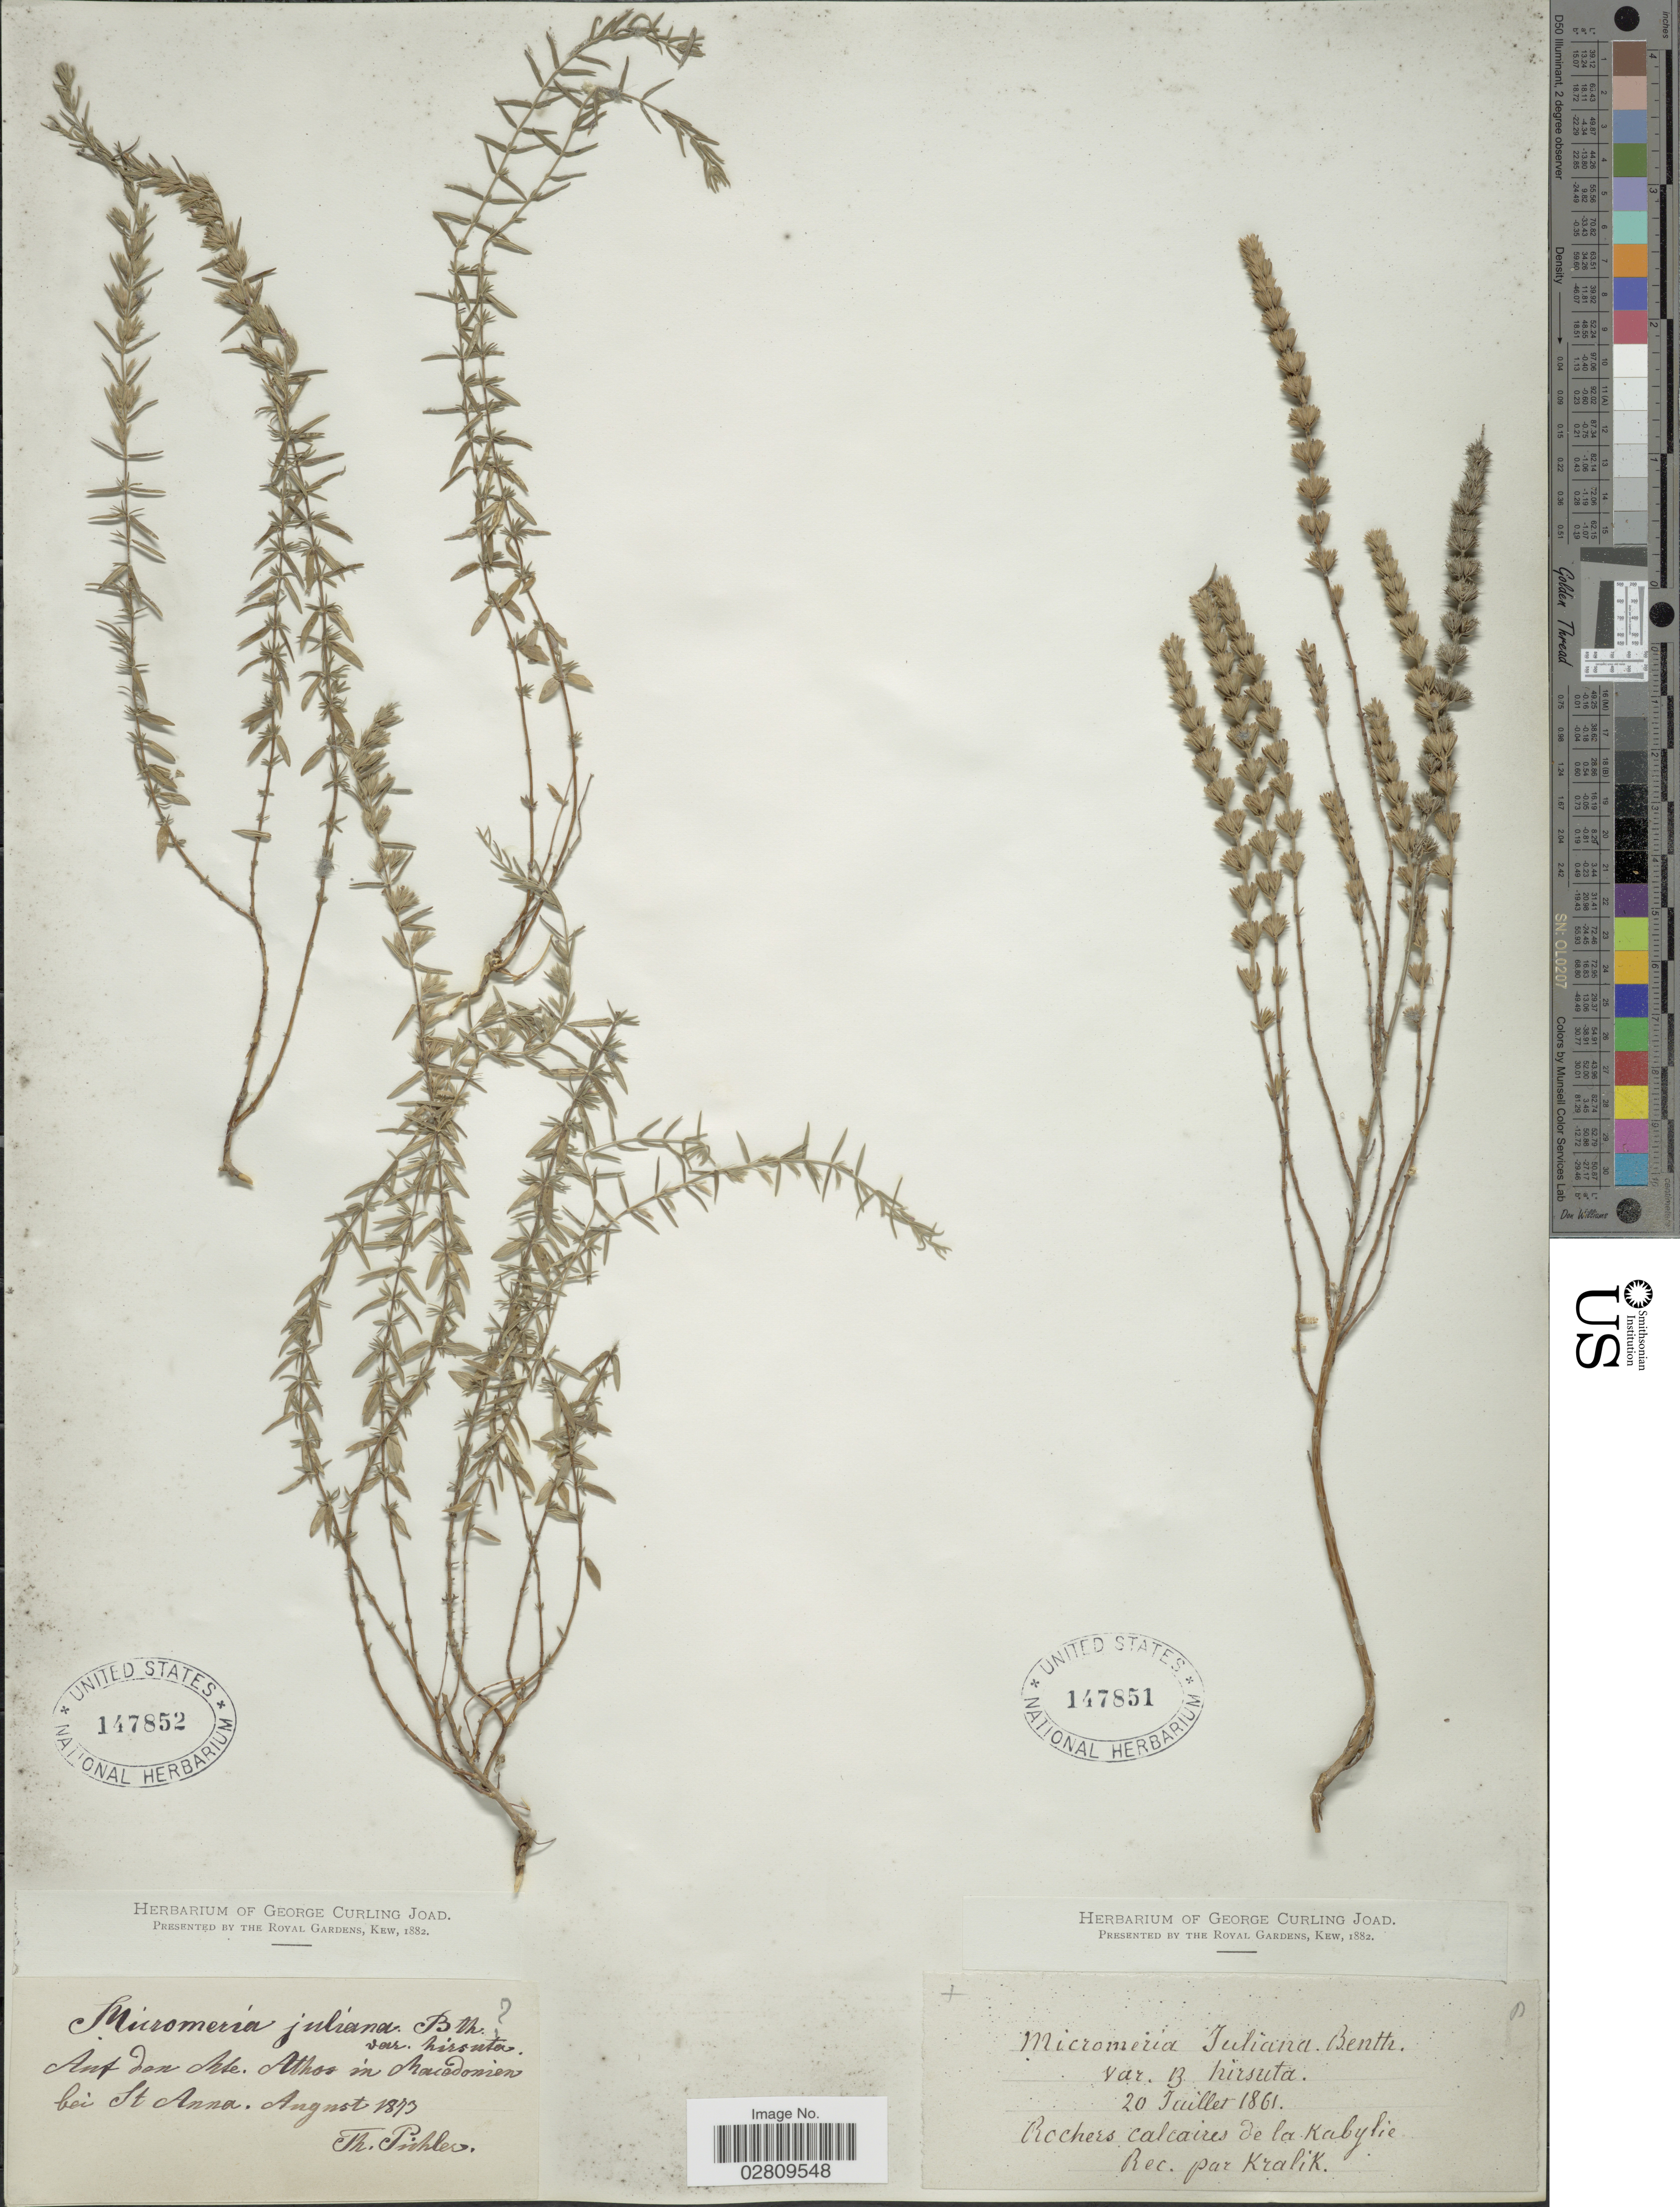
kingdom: Plantae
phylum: Tracheophyta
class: Magnoliopsida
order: Lamiales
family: Lamiaceae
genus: Micromeria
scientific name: Micromeria juliana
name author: (L.) Benth. ex Rchb.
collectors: Kralik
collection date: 1861-07-20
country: Algeria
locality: Rochers calcaires de la Kabylie.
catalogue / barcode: US 147851-2